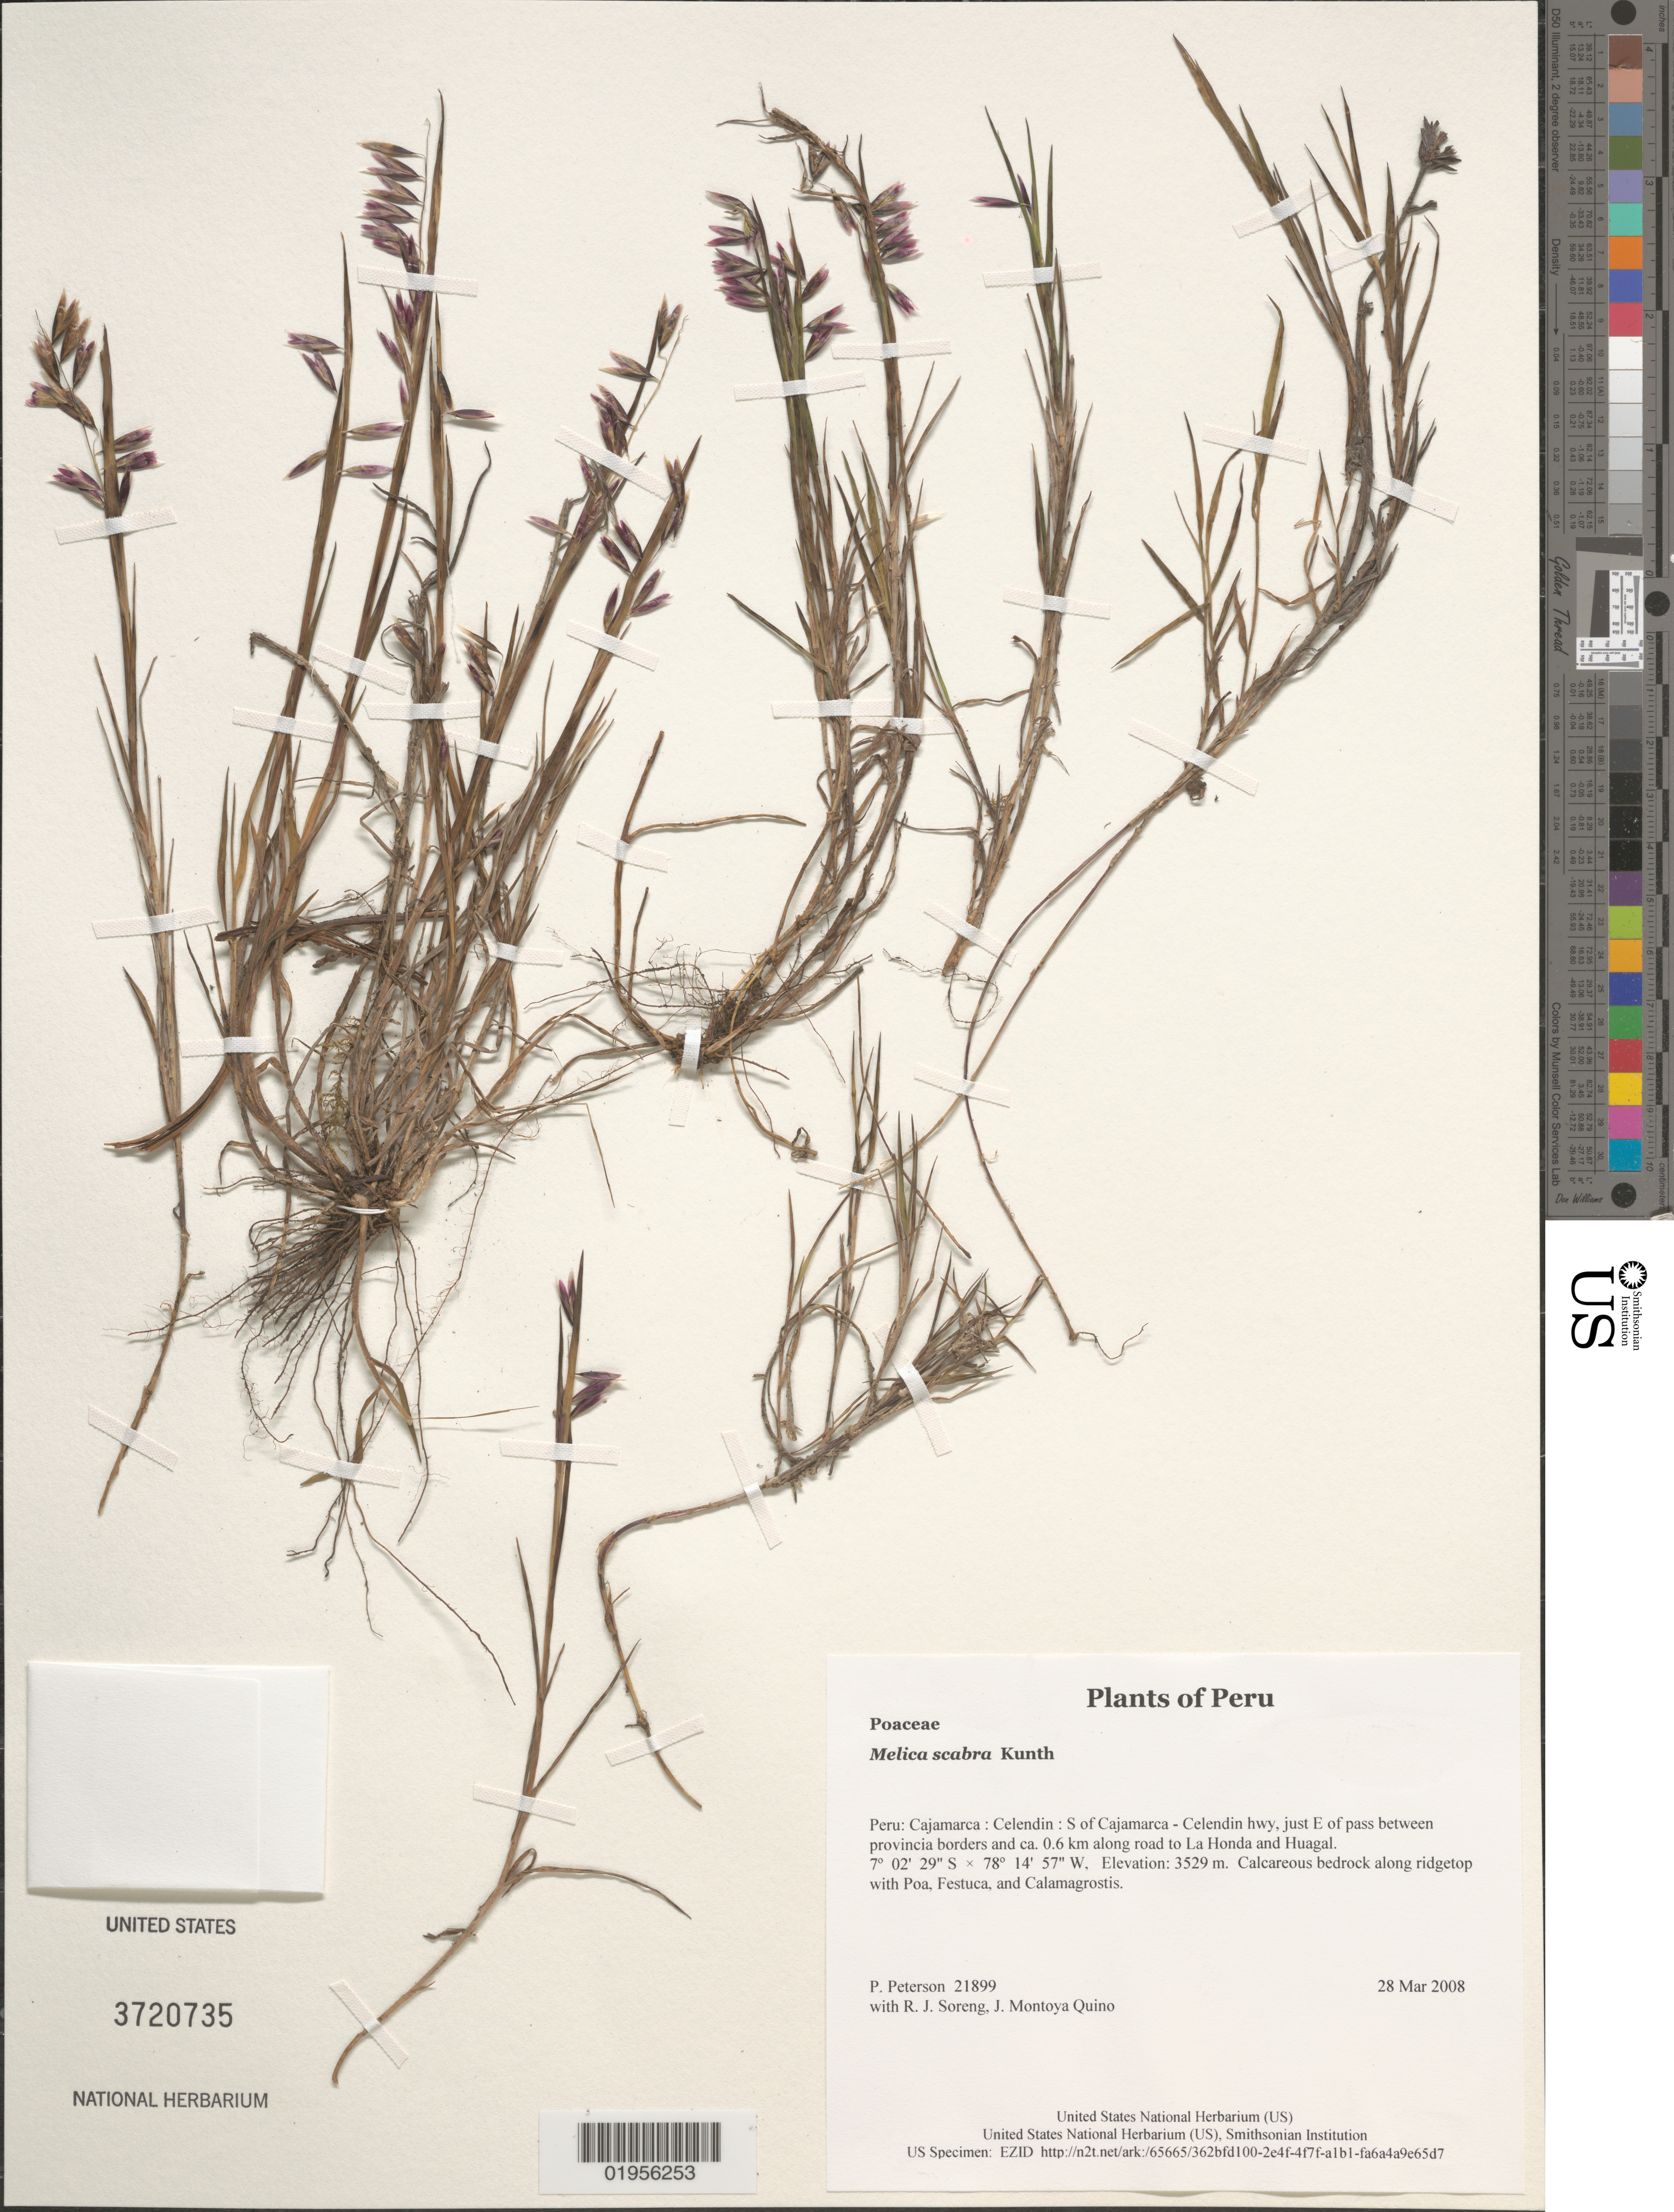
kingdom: Plantae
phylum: Tracheophyta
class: Liliopsida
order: Poales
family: Poaceae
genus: Melica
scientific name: Melica scabra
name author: Kunth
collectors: P. M. Peterson, R. J. Soreng & J. Montoya Quino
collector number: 21899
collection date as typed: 28 Mar 2008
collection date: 2008-03-28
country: Peru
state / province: Cajamarca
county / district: Celendín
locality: S of Cajamarca - Celendin hwy, just E of pass between provincia borders and ca. 0.6 km along road to La Honda and Huagal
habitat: Calcareous bedrock along ridgetop with Poa, Festuca, and Calamagrostis.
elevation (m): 3529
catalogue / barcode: US 3720735